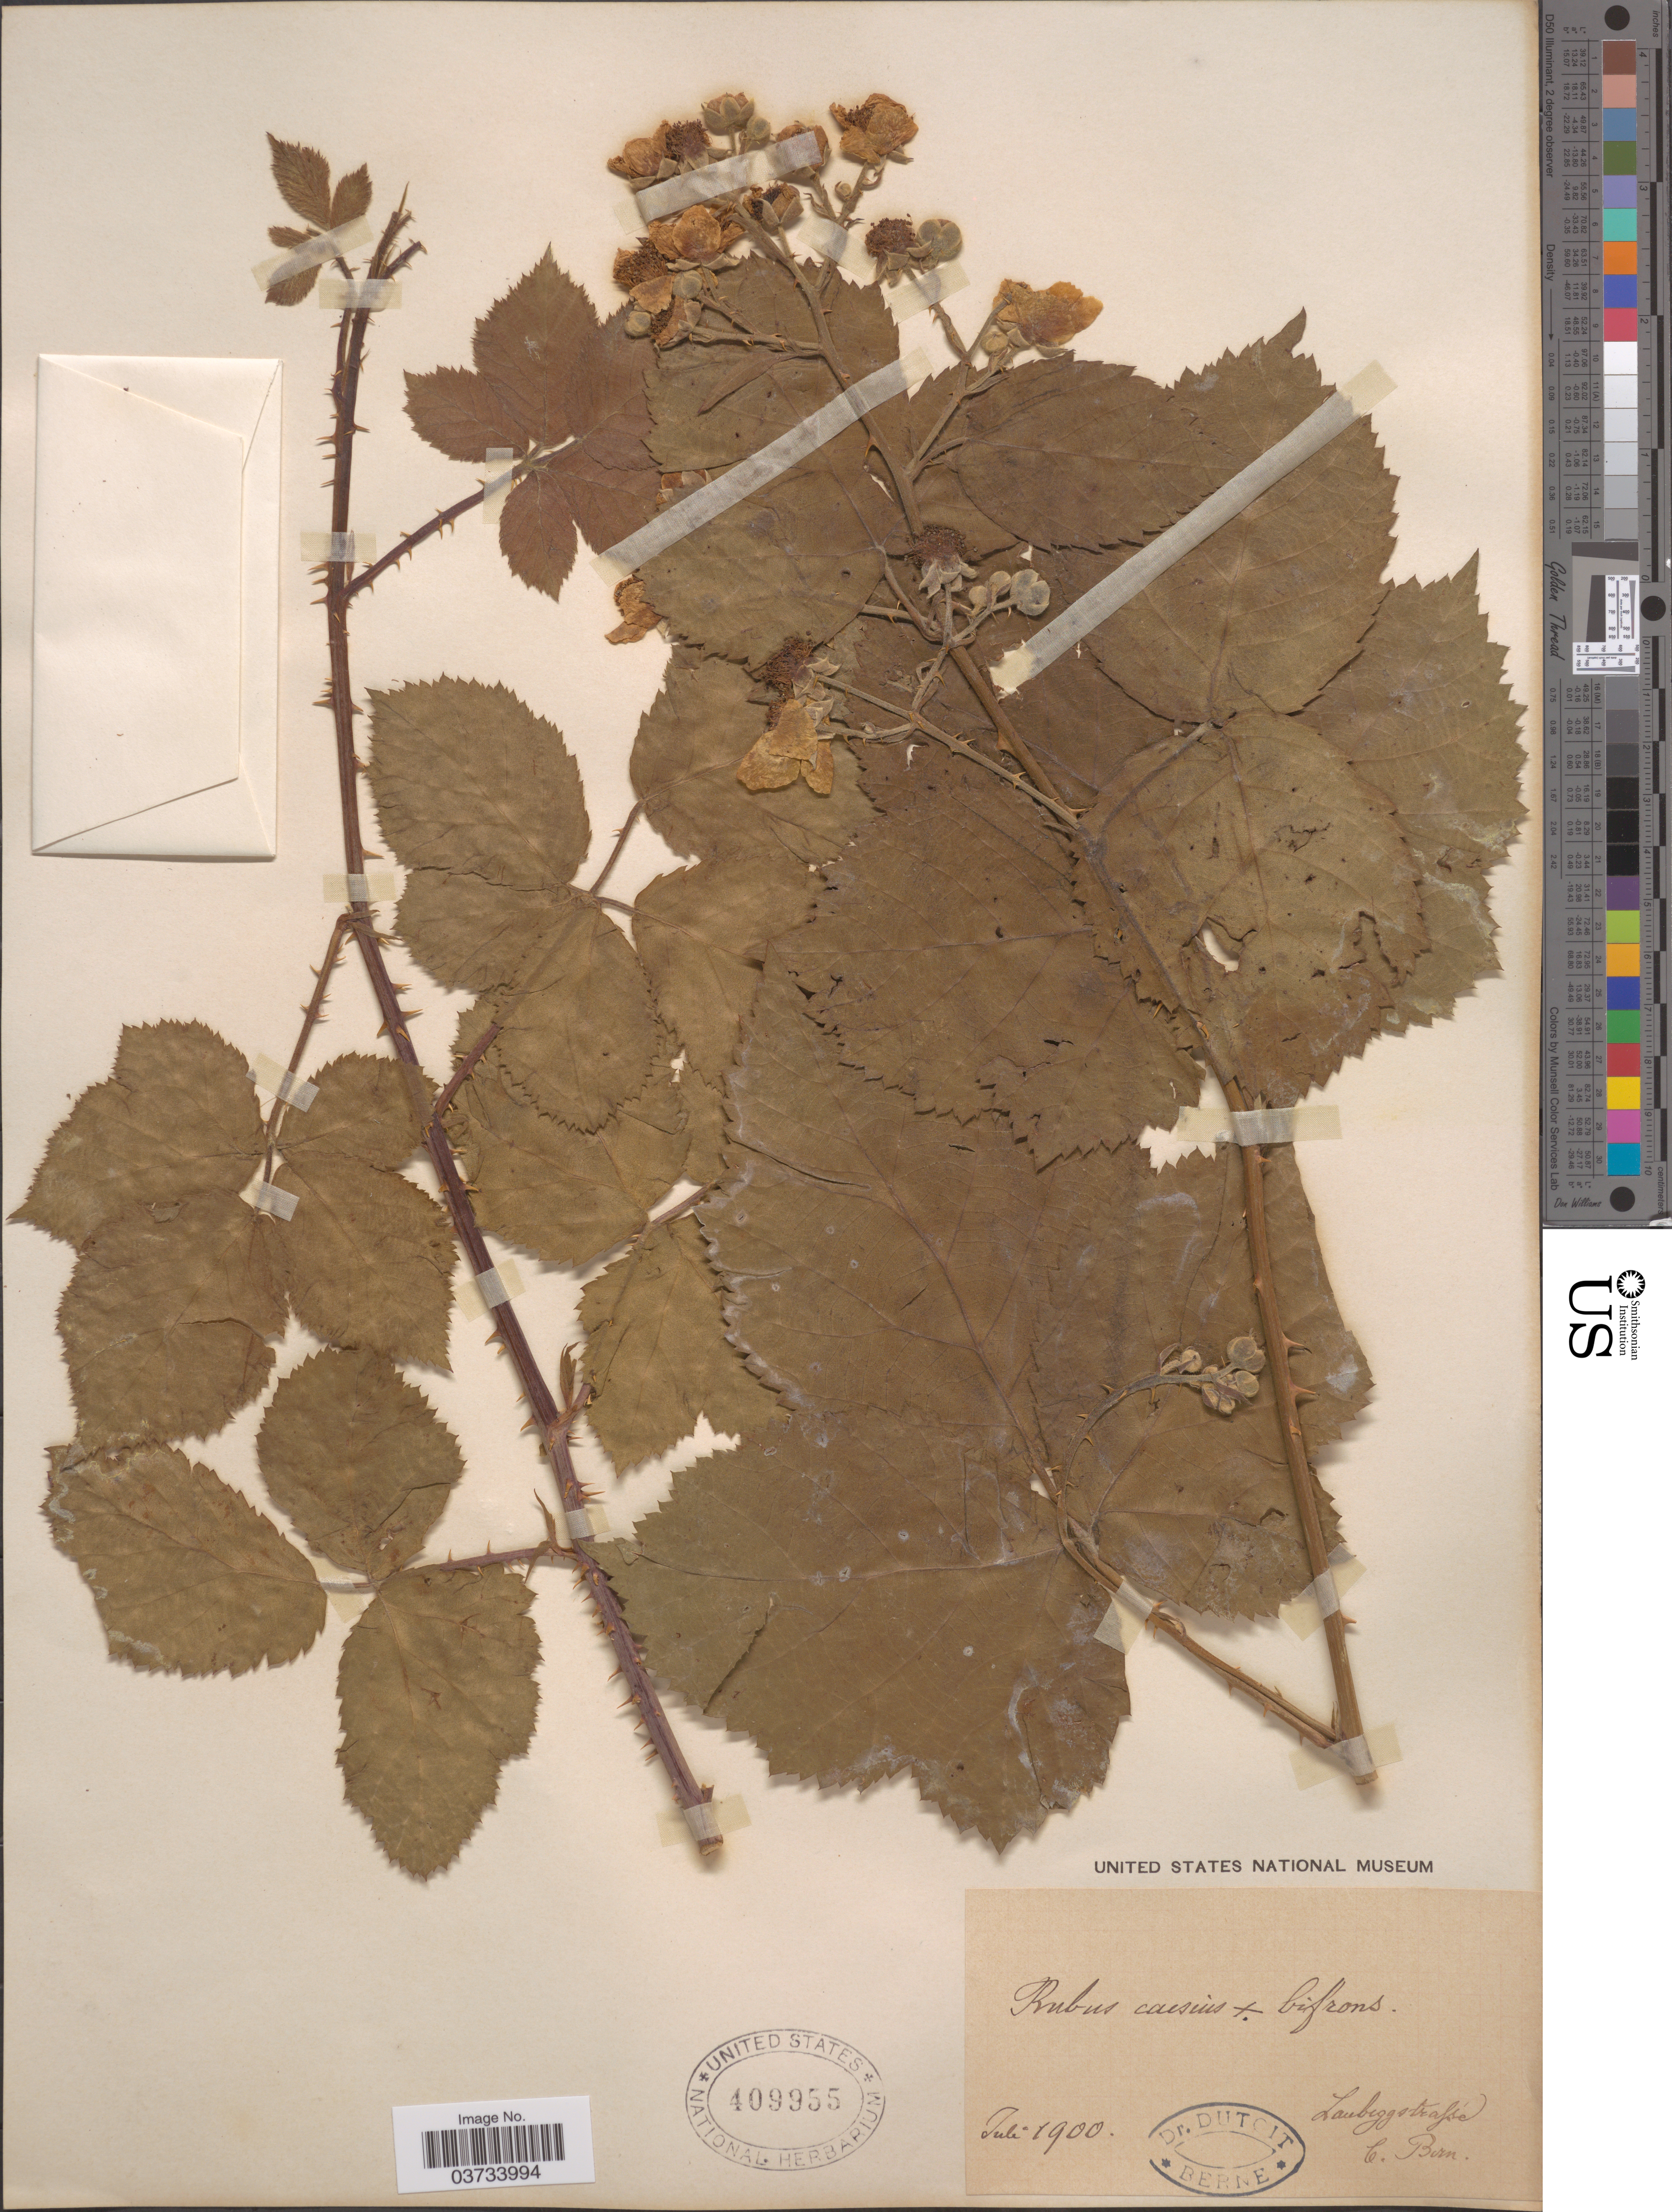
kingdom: Plantae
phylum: Tracheophyta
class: Magnoliopsida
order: Rosales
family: Rosaceae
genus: Rubus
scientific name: Rubus caesius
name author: L.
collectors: Dutoit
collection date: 1900-07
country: Switzerland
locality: Laubeggstrasse. C. Bern.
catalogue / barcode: US 409955